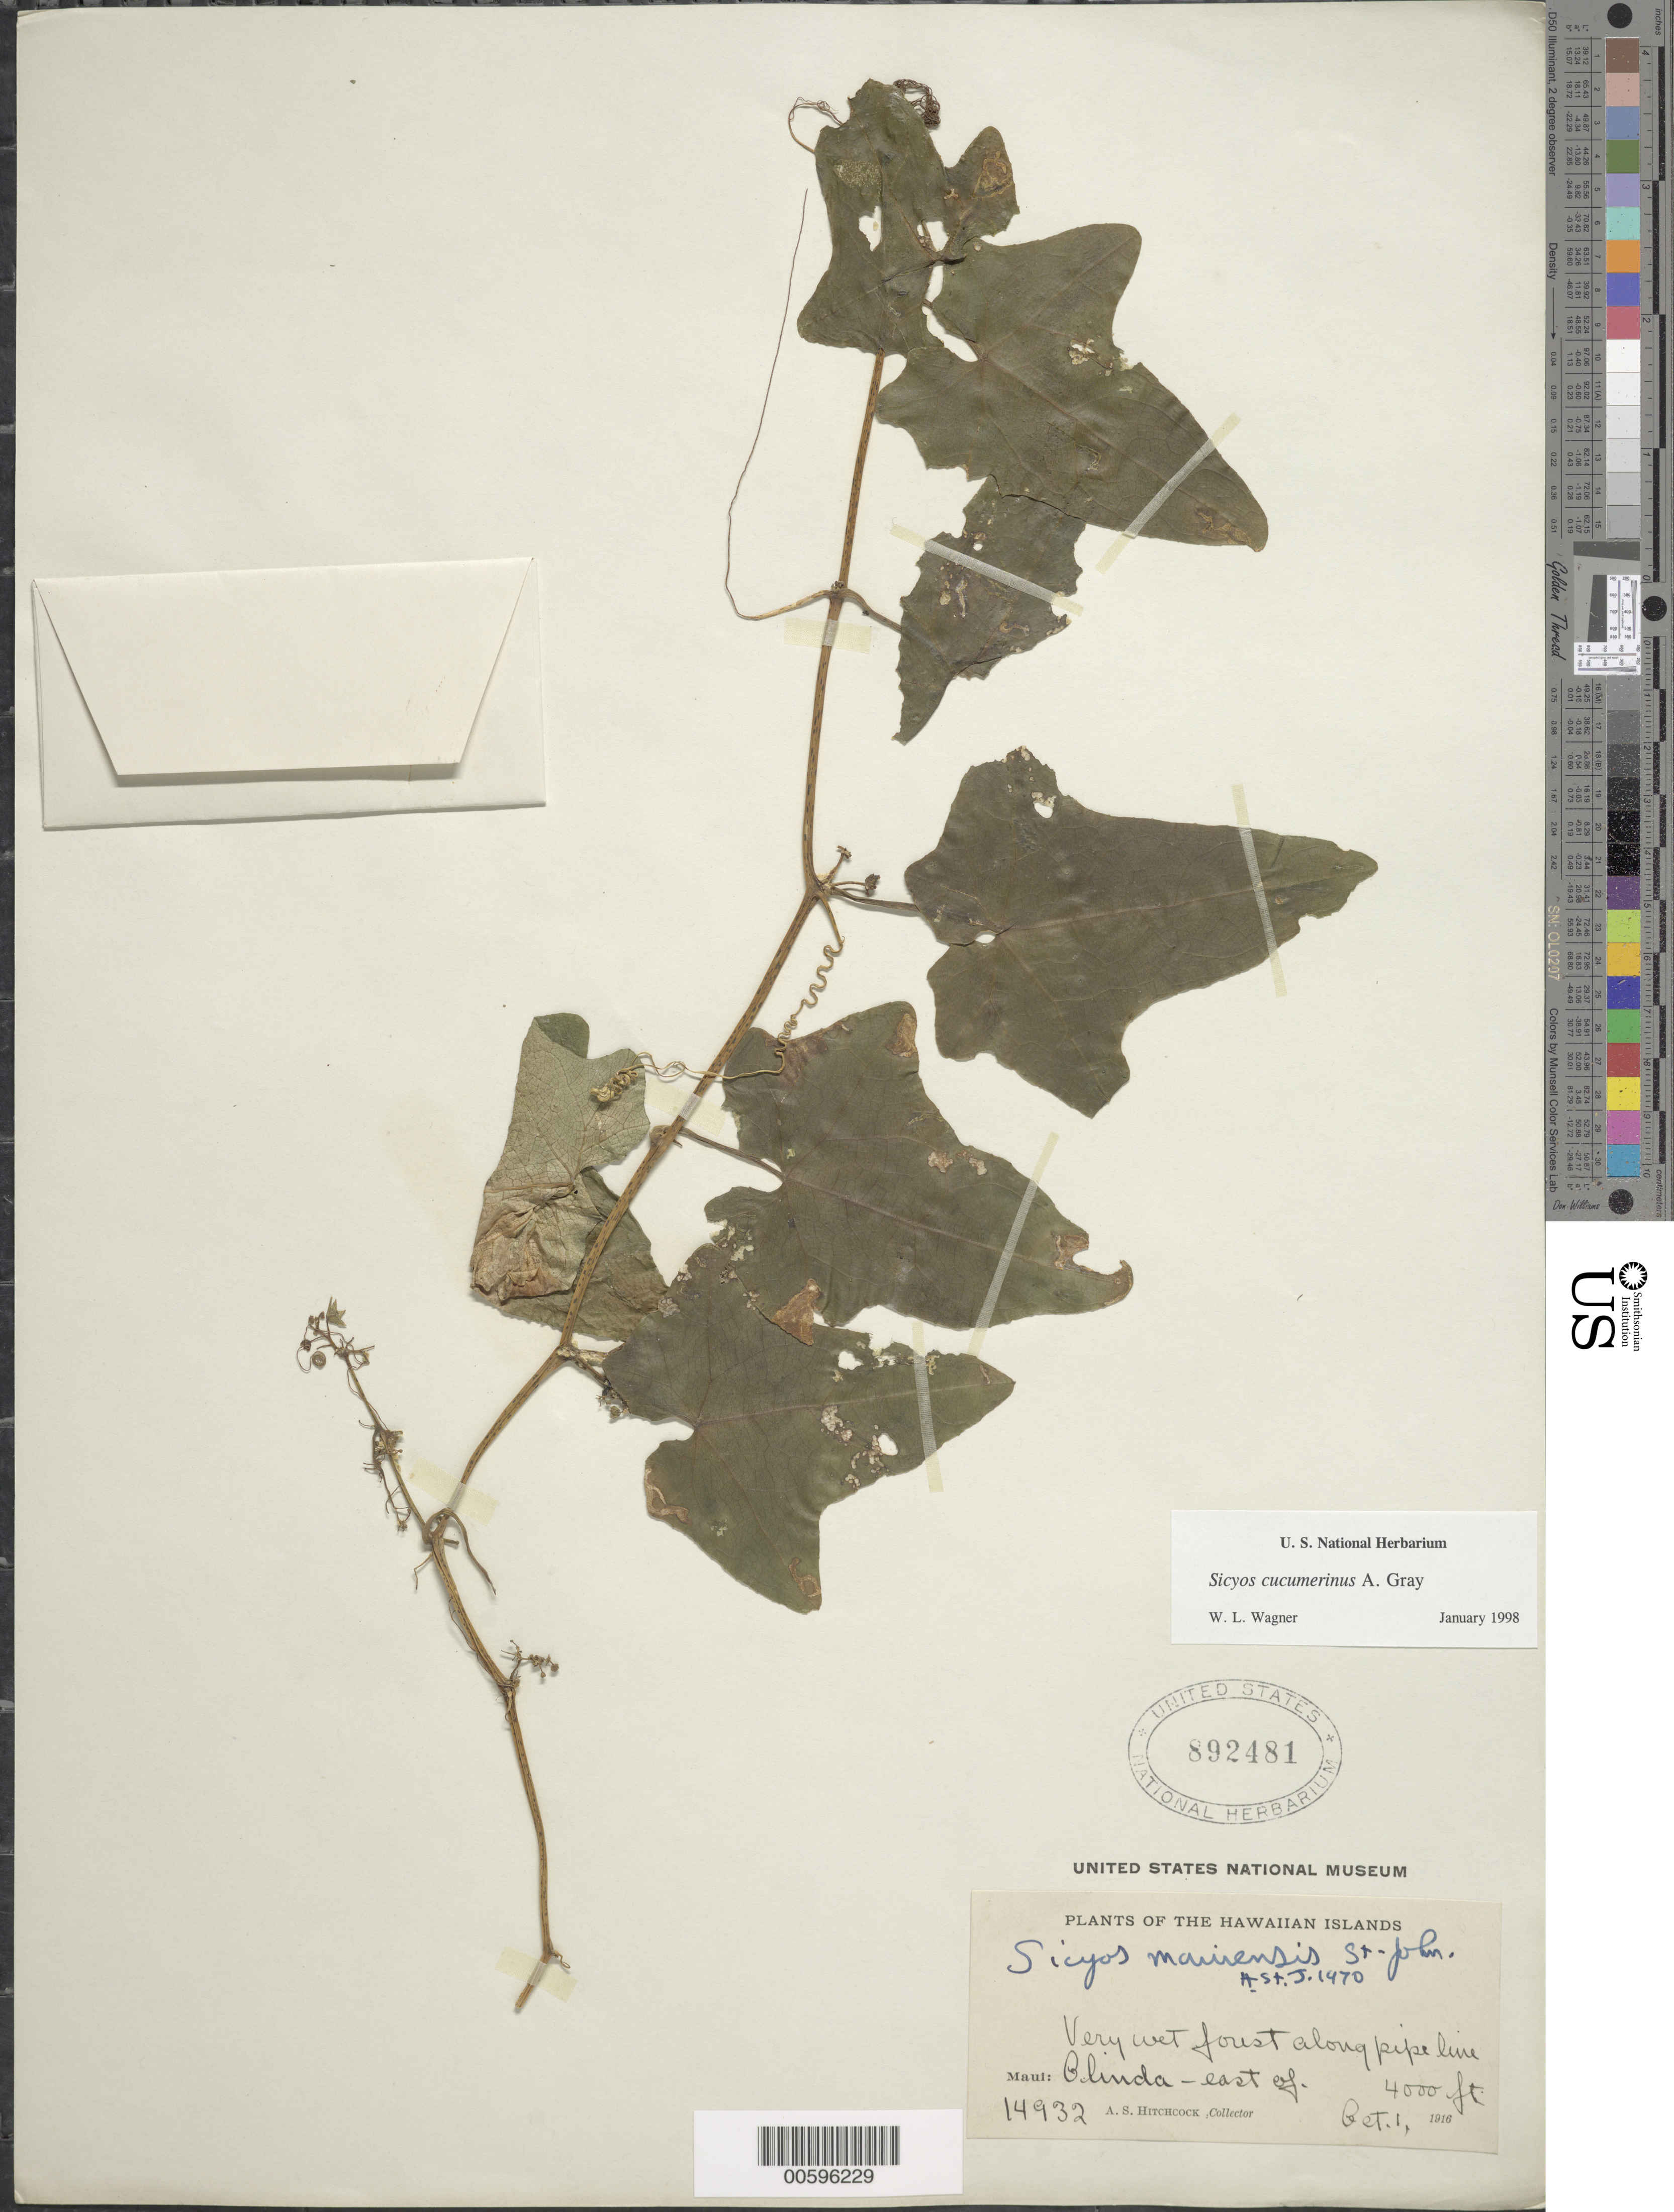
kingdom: Plantae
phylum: Tracheophyta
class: Magnoliopsida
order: Cucurbitales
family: Cucurbitaceae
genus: Sicyos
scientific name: Sicyos cucumerinus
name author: A. Gray in Wilkes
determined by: Wagner, W. L., (BOT), Smithsonian Institution - National Museum of Natural History (UNITED STATES)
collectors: A. S. Hitchcock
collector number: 14932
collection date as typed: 1 Oct 1916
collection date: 1916-10-01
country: United States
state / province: Hawaii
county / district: Maui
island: Maui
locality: Olinda - E of, along pipe line.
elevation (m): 1219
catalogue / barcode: US 892481